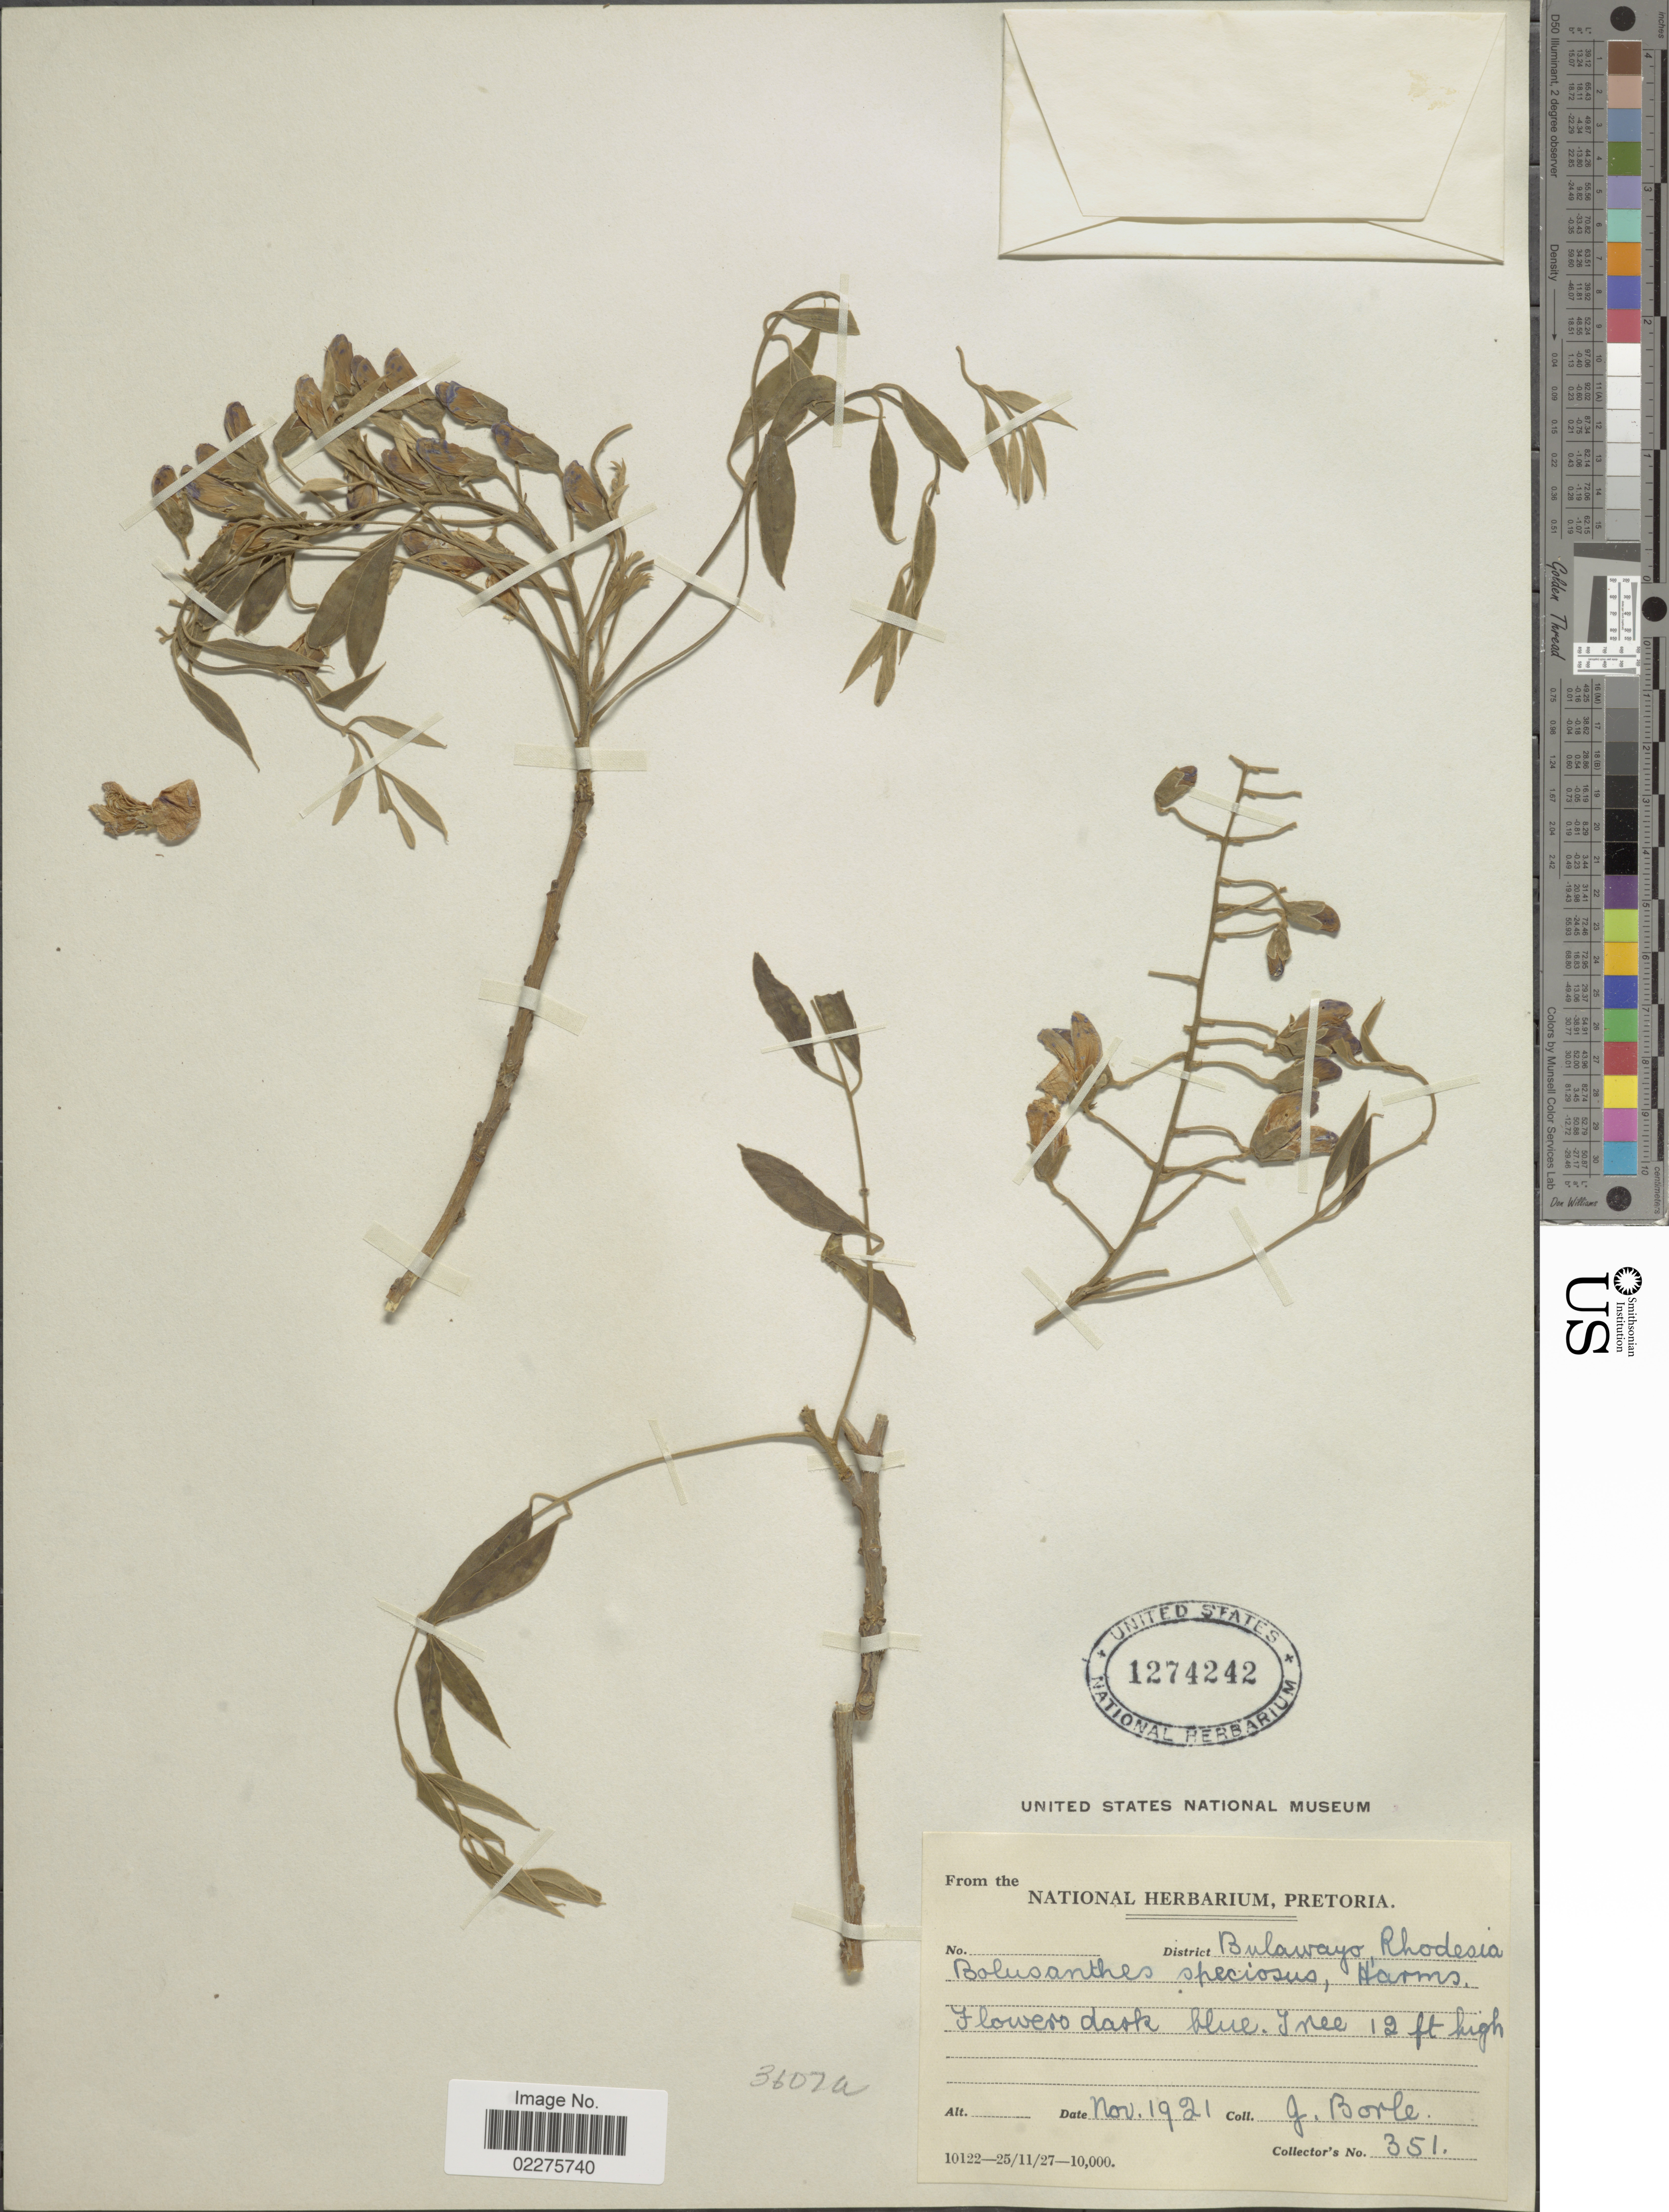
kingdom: Plantae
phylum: Tracheophyta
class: Magnoliopsida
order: Fabales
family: Fabaceae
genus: Bolusanthus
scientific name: Bolusanthus speciosus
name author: (Bolus) Harms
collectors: G. Borle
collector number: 351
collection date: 1921-11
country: Zimbabwe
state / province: Bulawayo (city)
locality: Rhodesia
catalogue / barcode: US 1274242